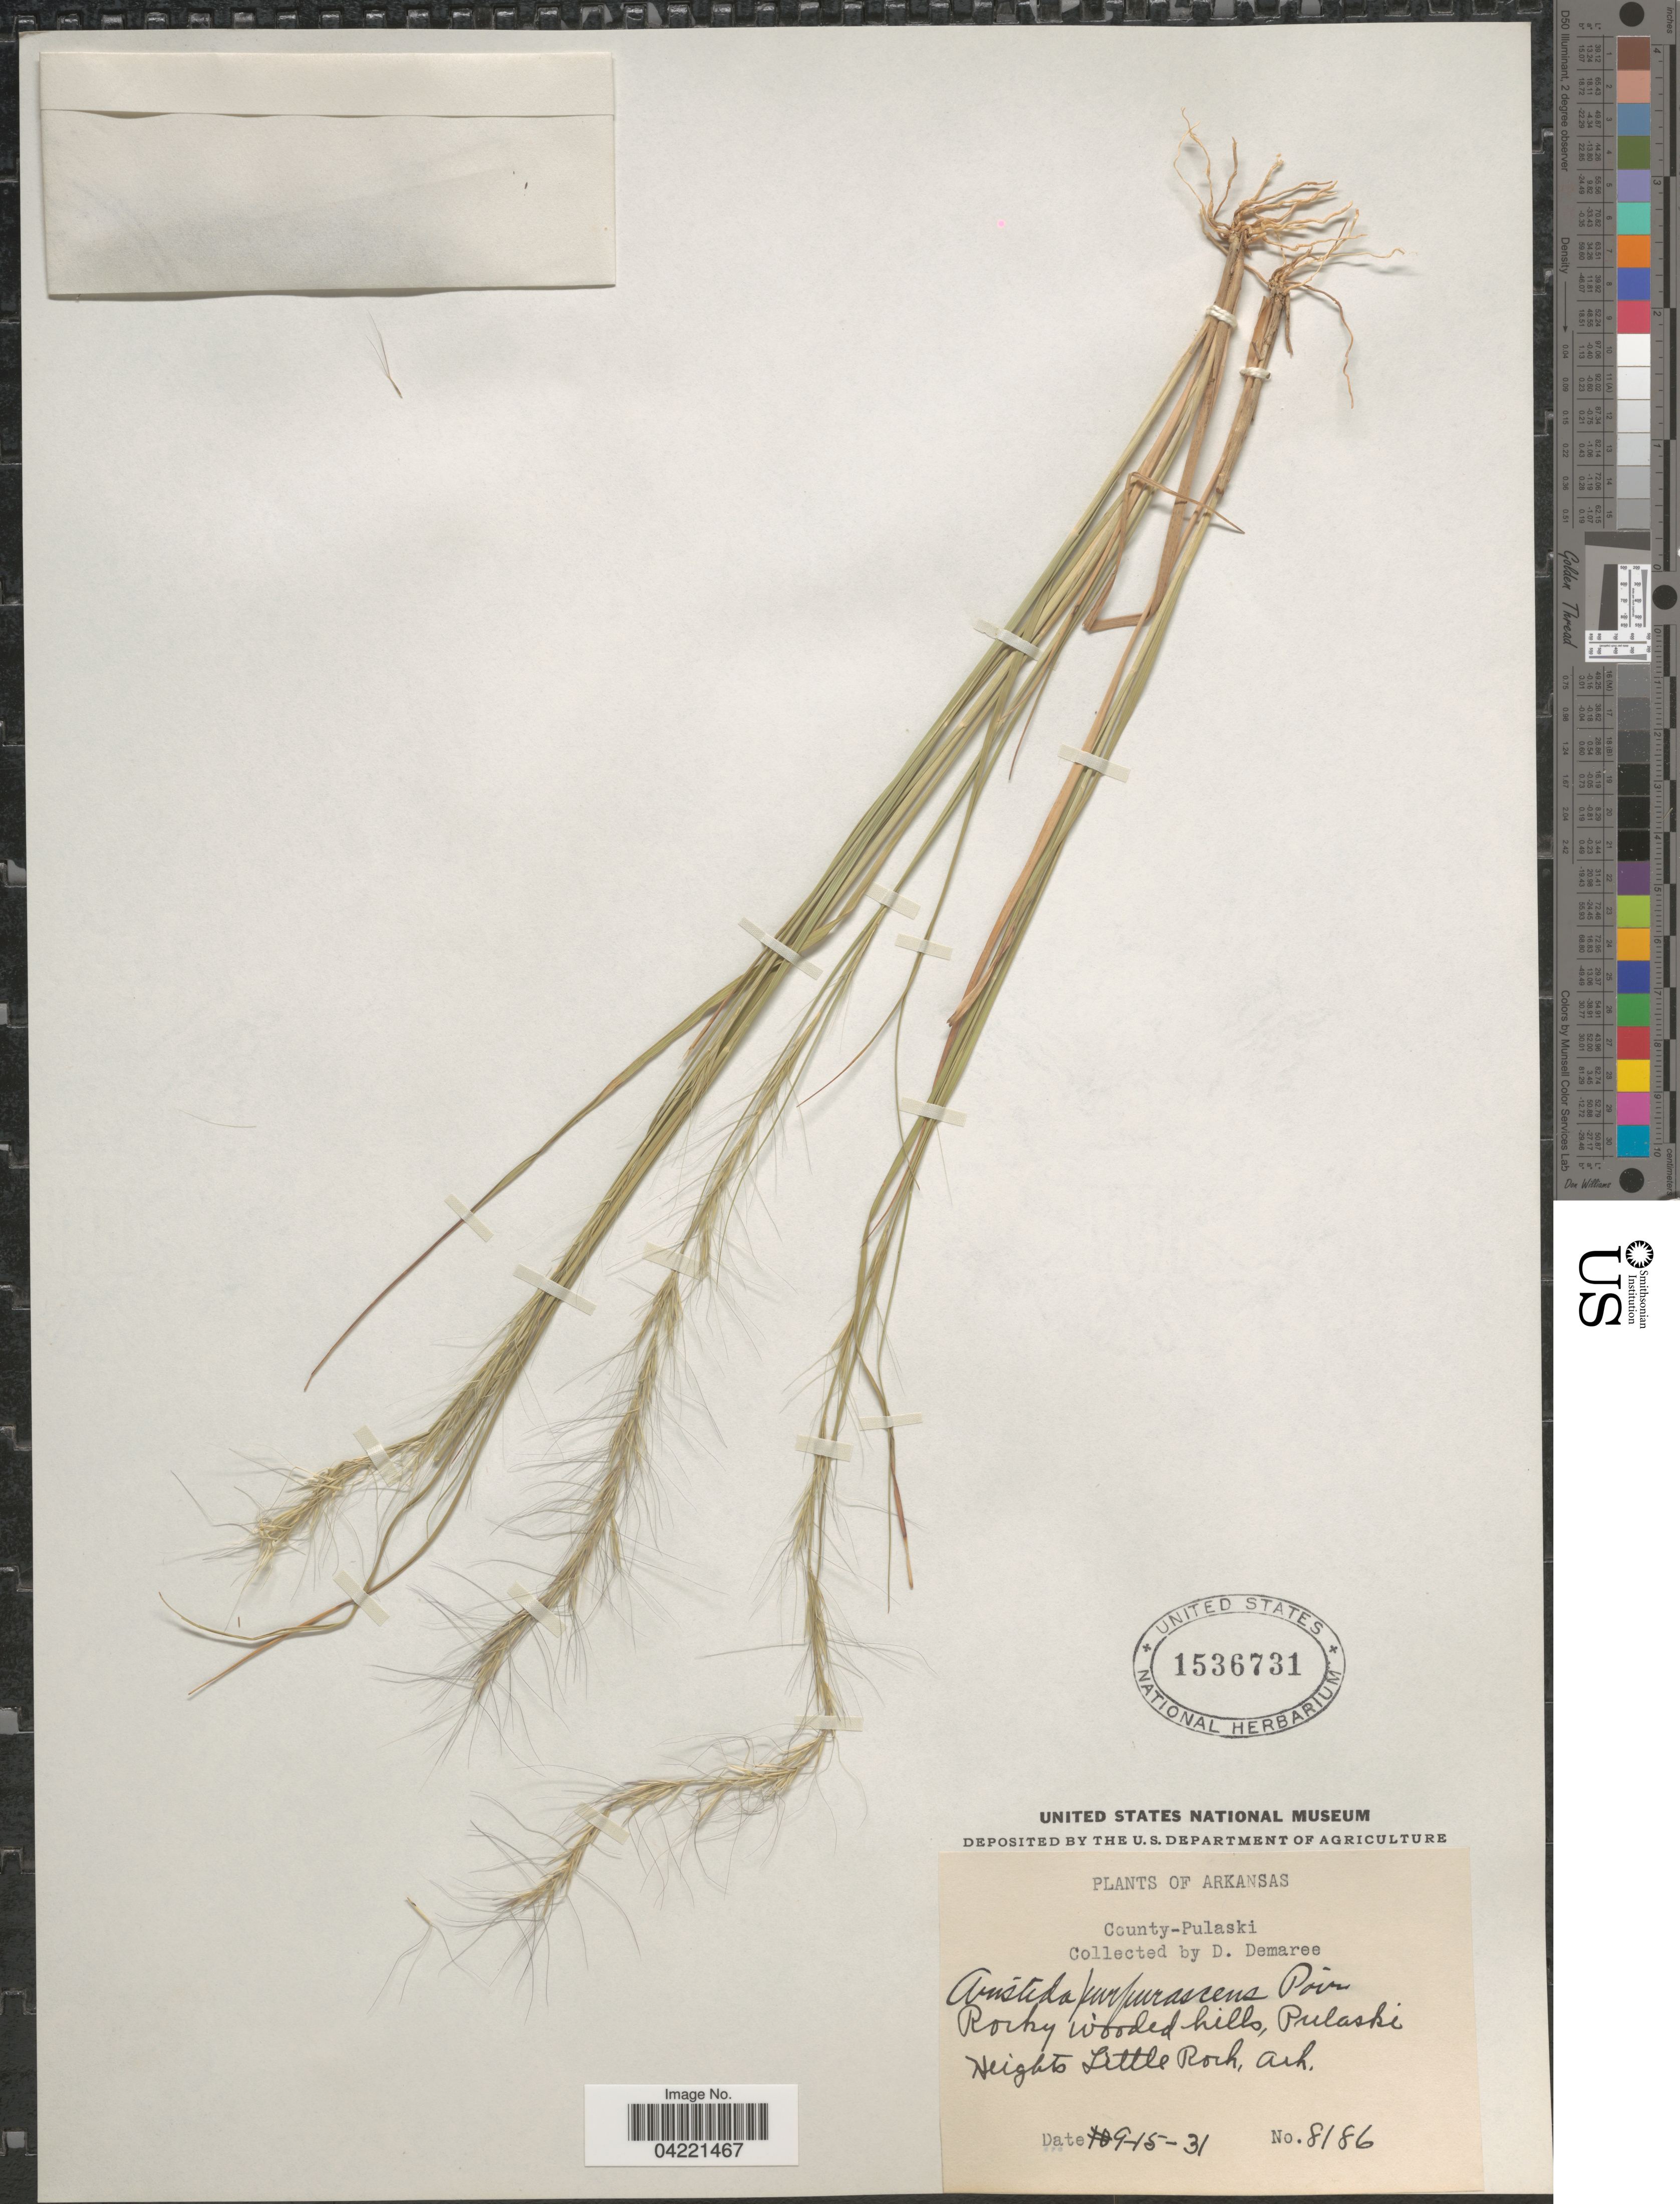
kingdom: Plantae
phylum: Tracheophyta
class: Liliopsida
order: Poales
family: Poaceae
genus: Aristida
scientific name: Aristida purpurascens var. purpurescens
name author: Poir.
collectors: D. Demaree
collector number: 8186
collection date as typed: Transcribed d/m/y: 15/9/31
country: United States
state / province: Arkansas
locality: County-Pulaski. Rocky wooded hills, Pulaski Heights Little Rock.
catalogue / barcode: US 1536731